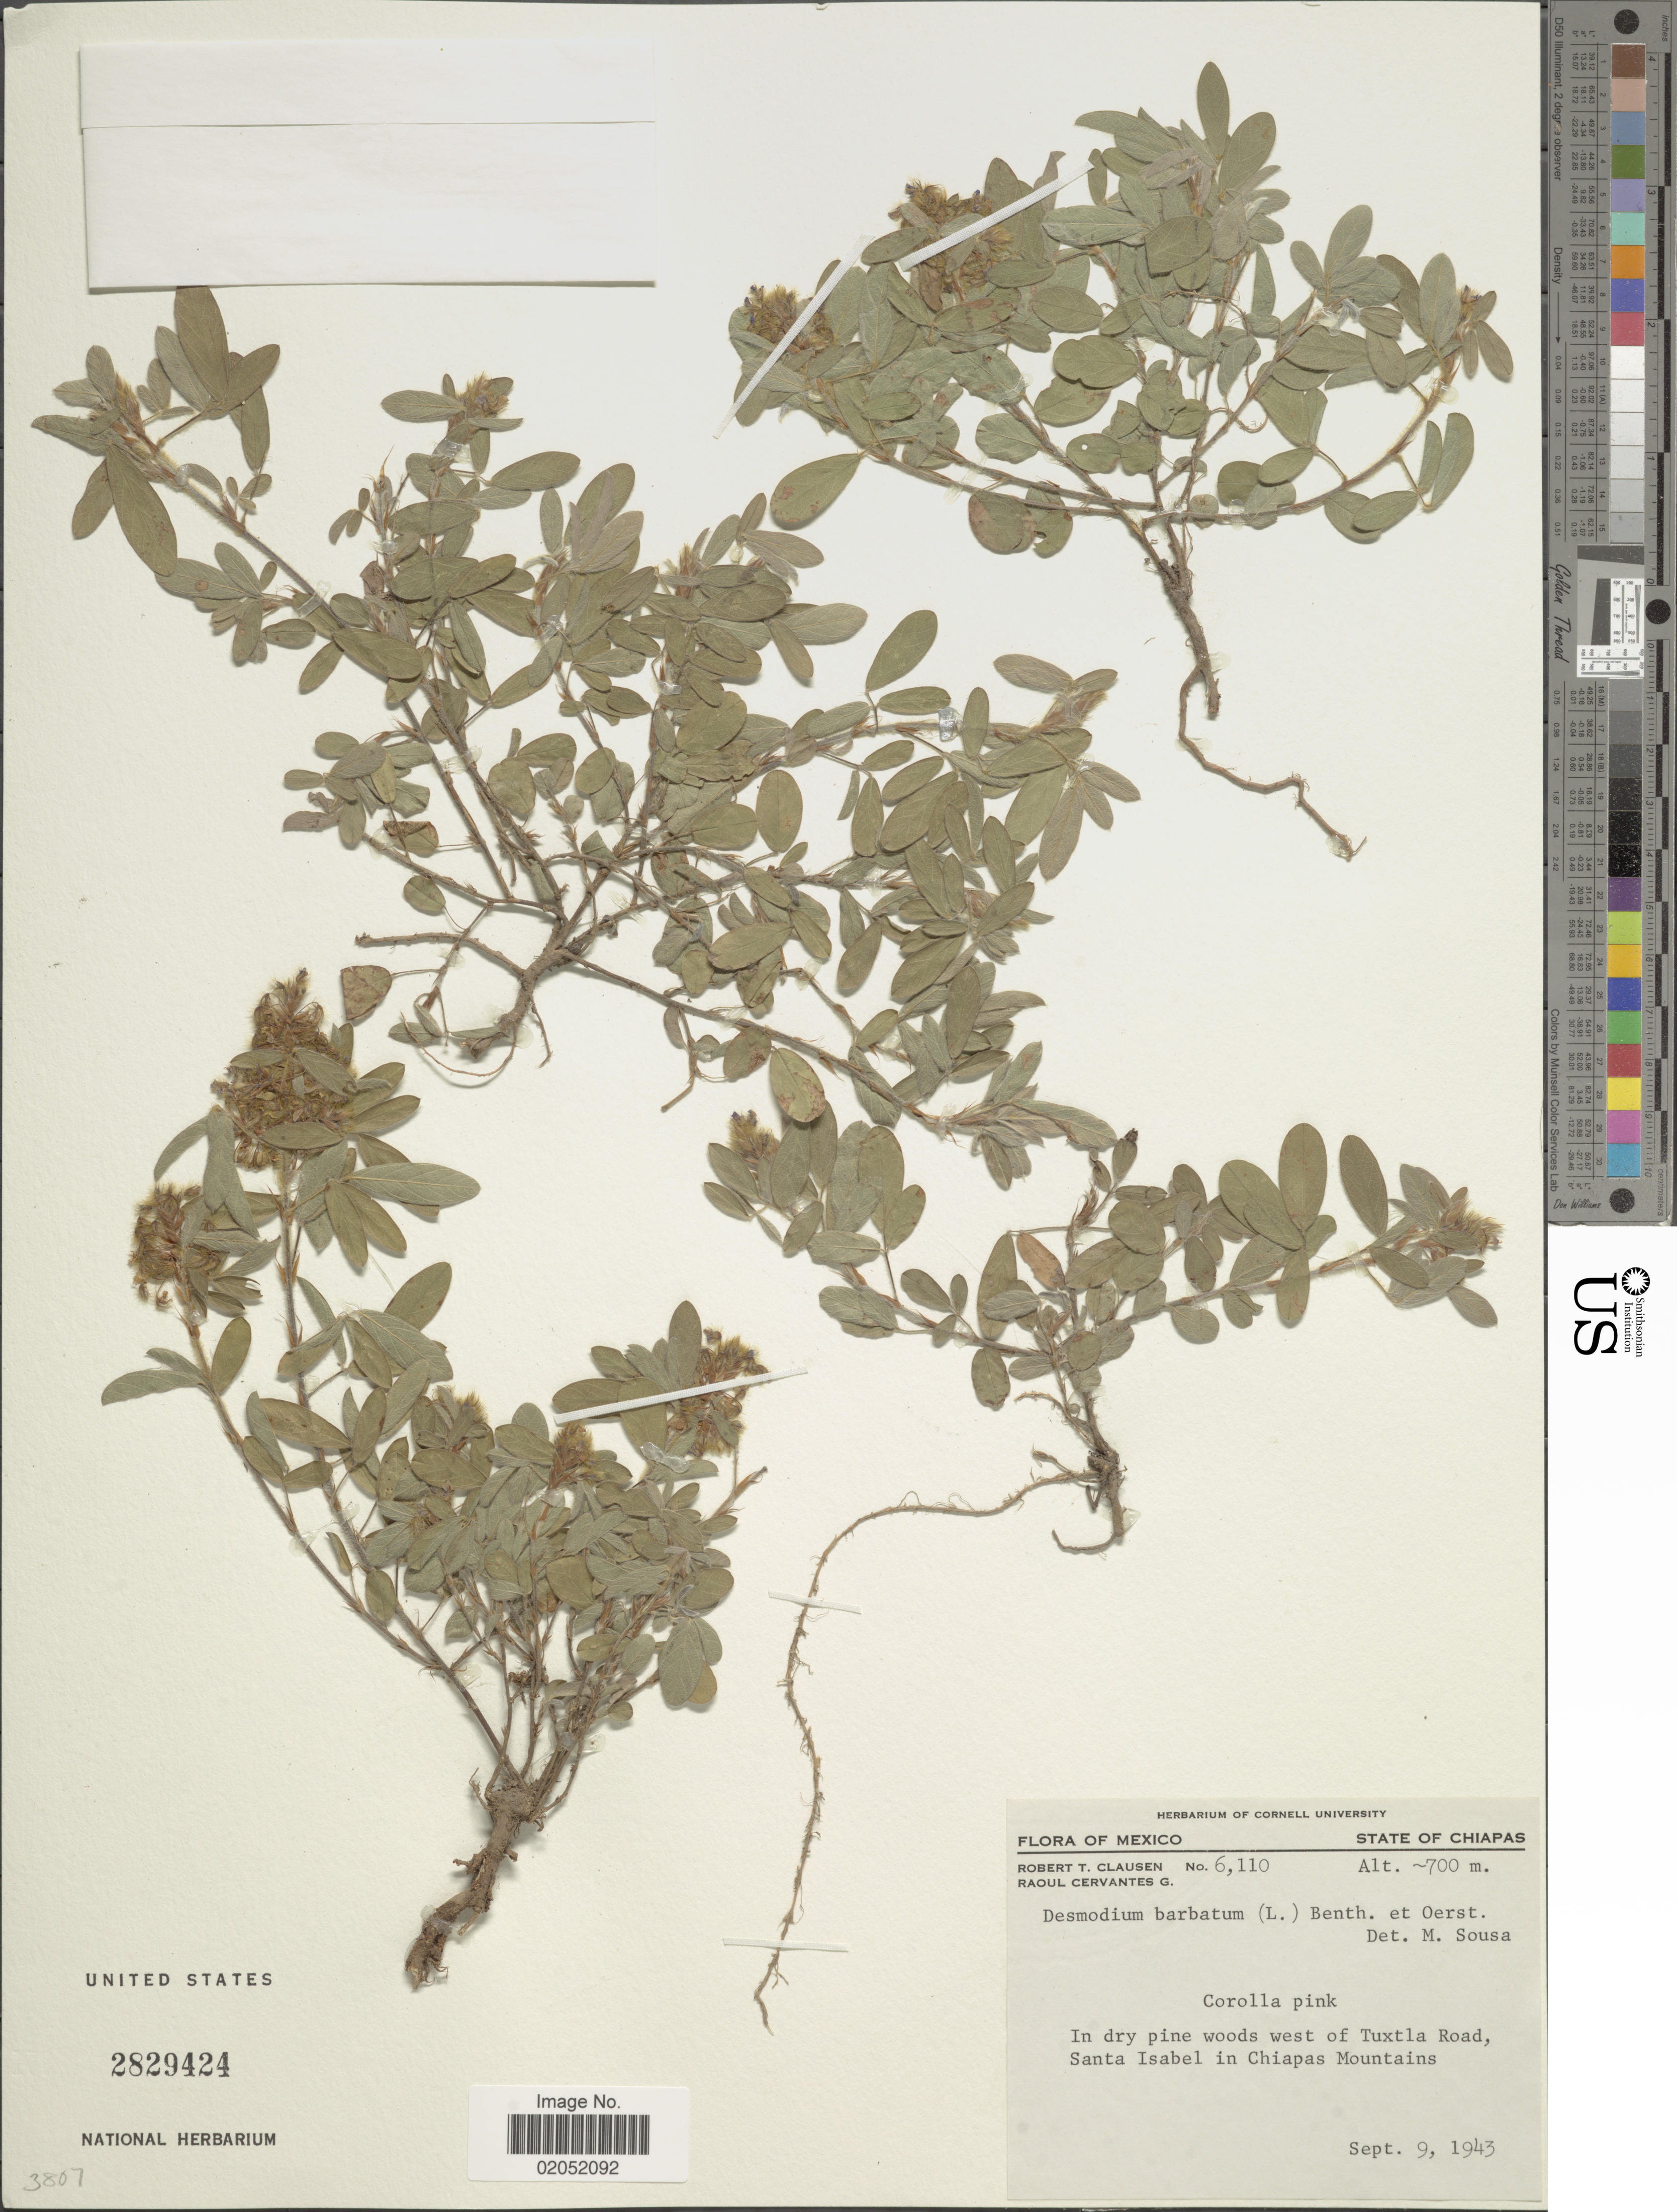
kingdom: Plantae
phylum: Tracheophyta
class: Magnoliopsida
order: Fabales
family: Fabaceae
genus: Grona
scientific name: Grona barbata var. barbata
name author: (L.) H. Ohashi & K. Ohashi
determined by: Strong, Mark T., (BOT), Smithsonian Institution - National Museum of Natural History (UNITED STATES)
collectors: R. T. Clausen & R. Cervantes G.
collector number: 6110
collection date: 1943-09-09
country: Mexico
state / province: Chiapas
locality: West of Tuxtla Road, Santa Isabel in Chiapas Mountains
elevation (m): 700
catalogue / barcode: US 2829424